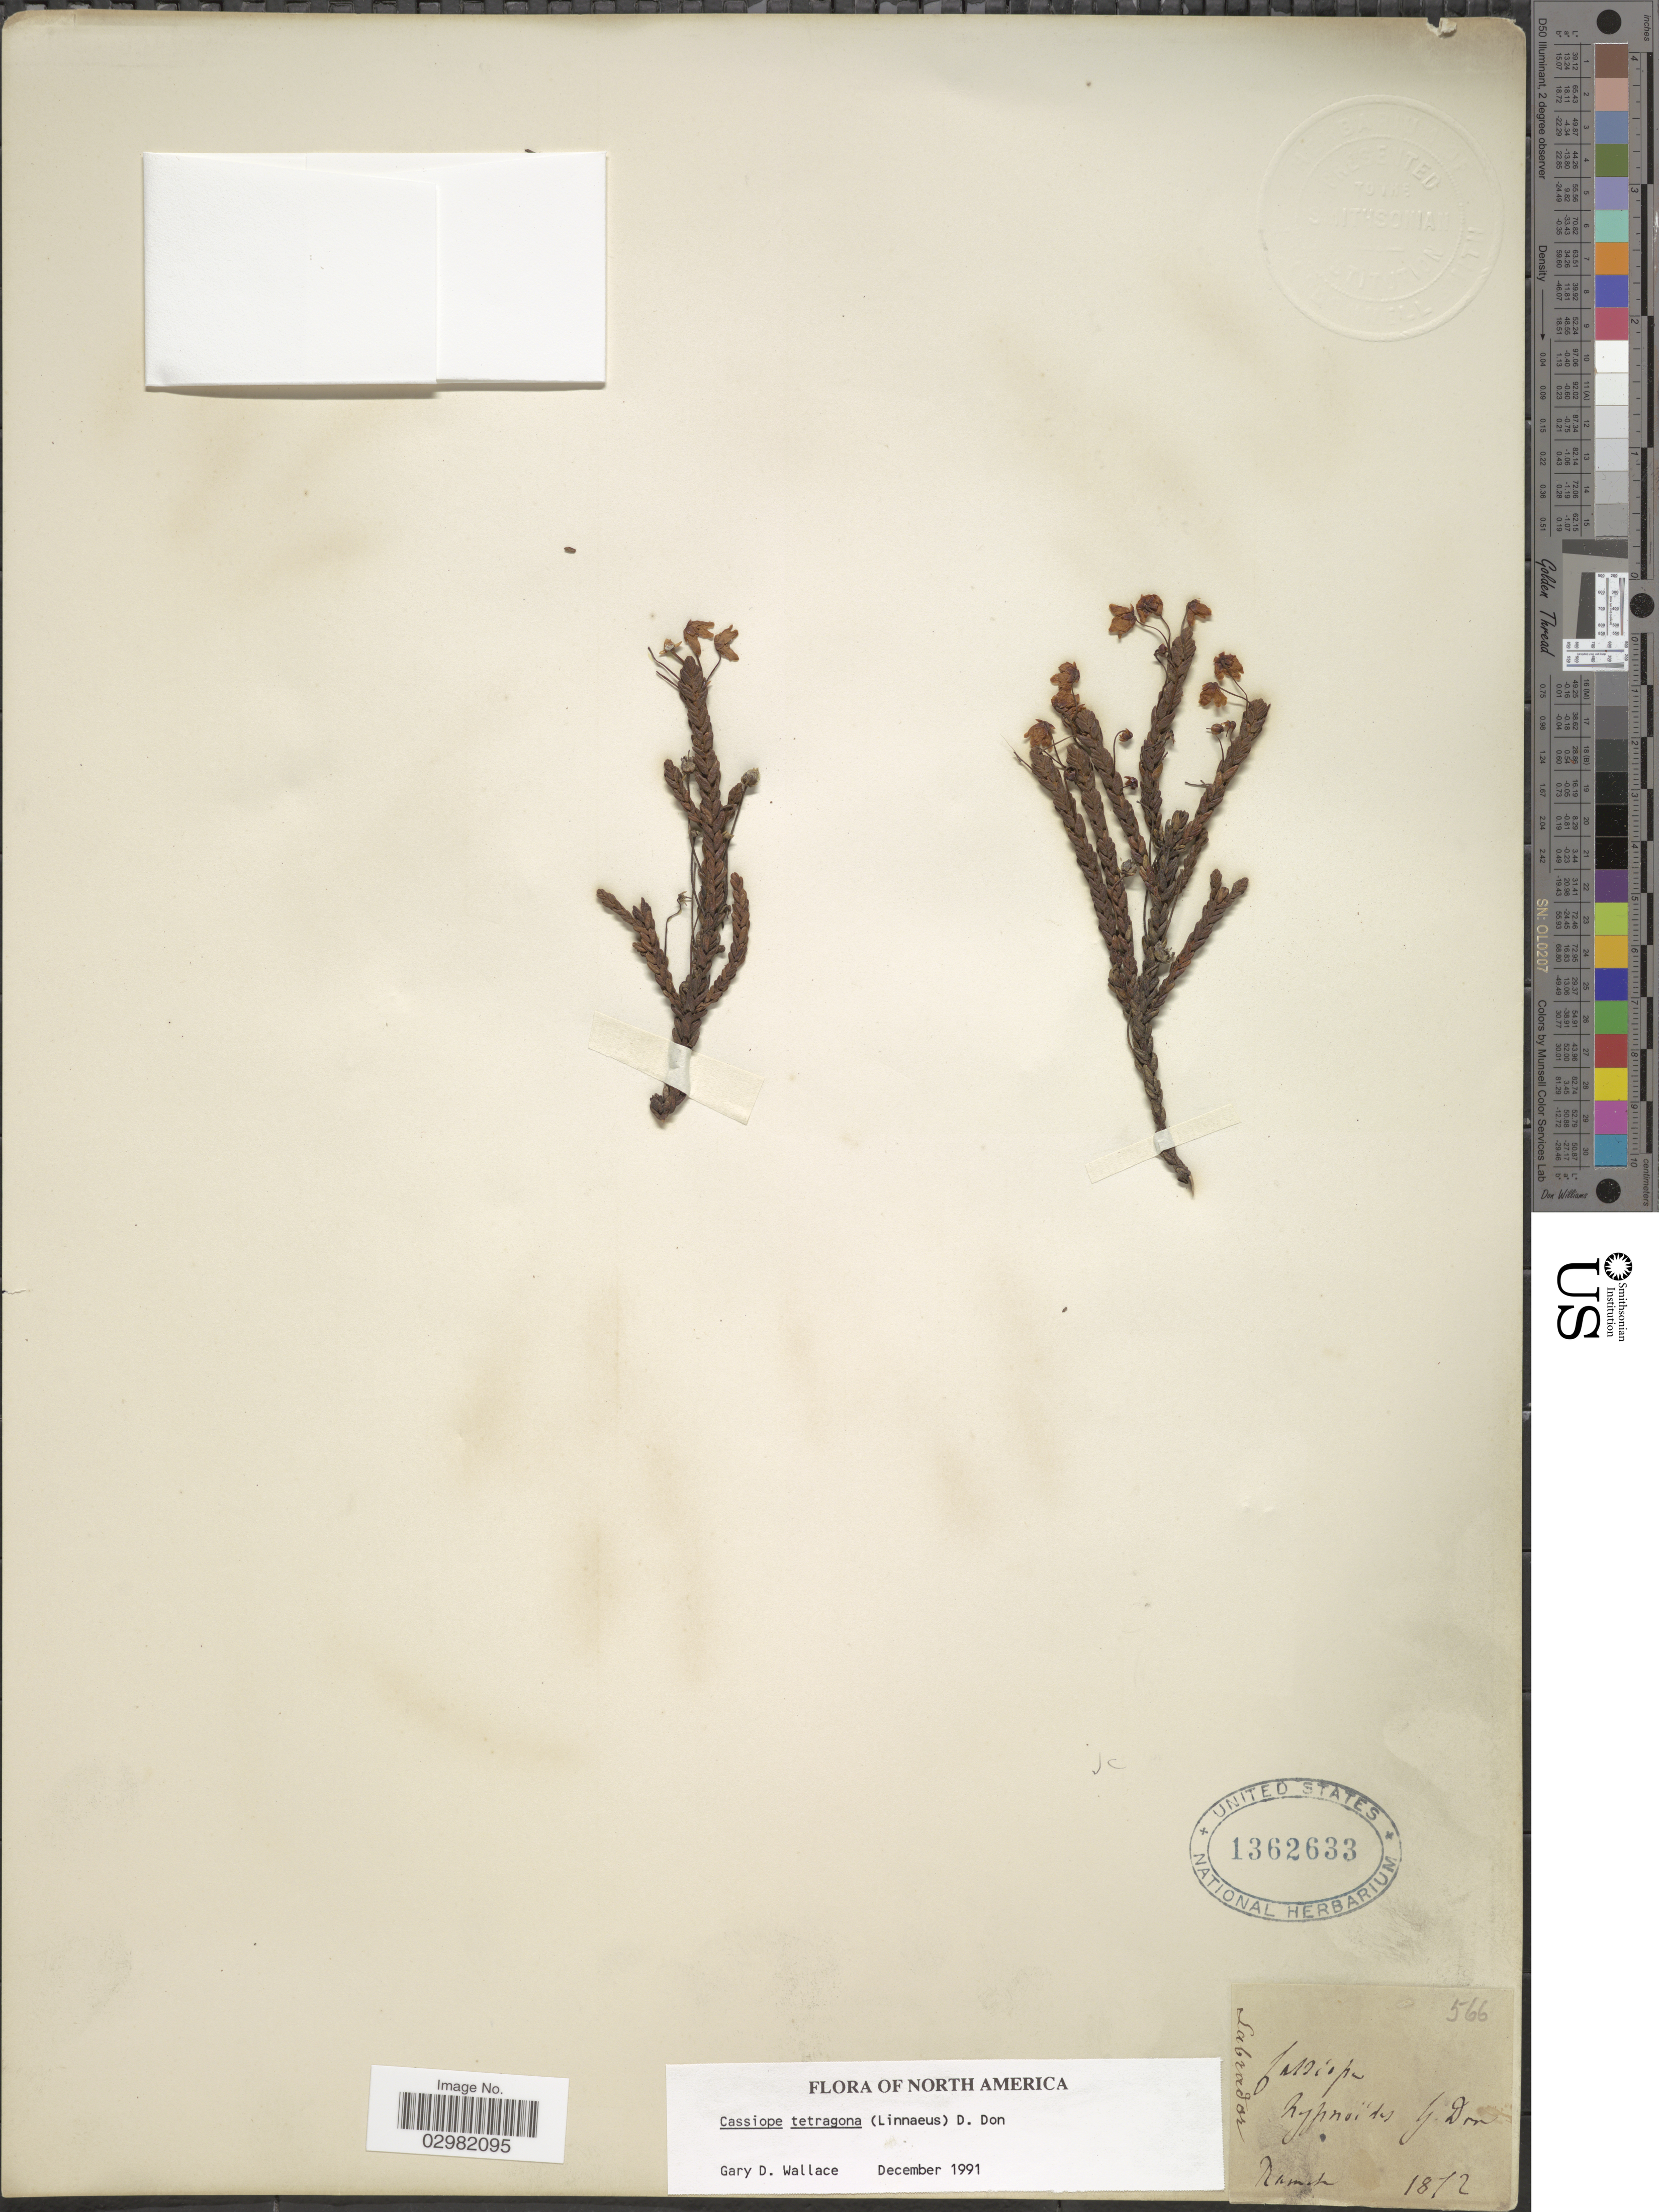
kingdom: Plantae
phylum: Tracheophyta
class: Magnoliopsida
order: Ericales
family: Ericaceae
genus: Cassiope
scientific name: Cassiope tetragona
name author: (L.) D. Don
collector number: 566?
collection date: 1872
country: Canada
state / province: Newfoundland and Labrador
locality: Labrador, Ramah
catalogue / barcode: US 1362633